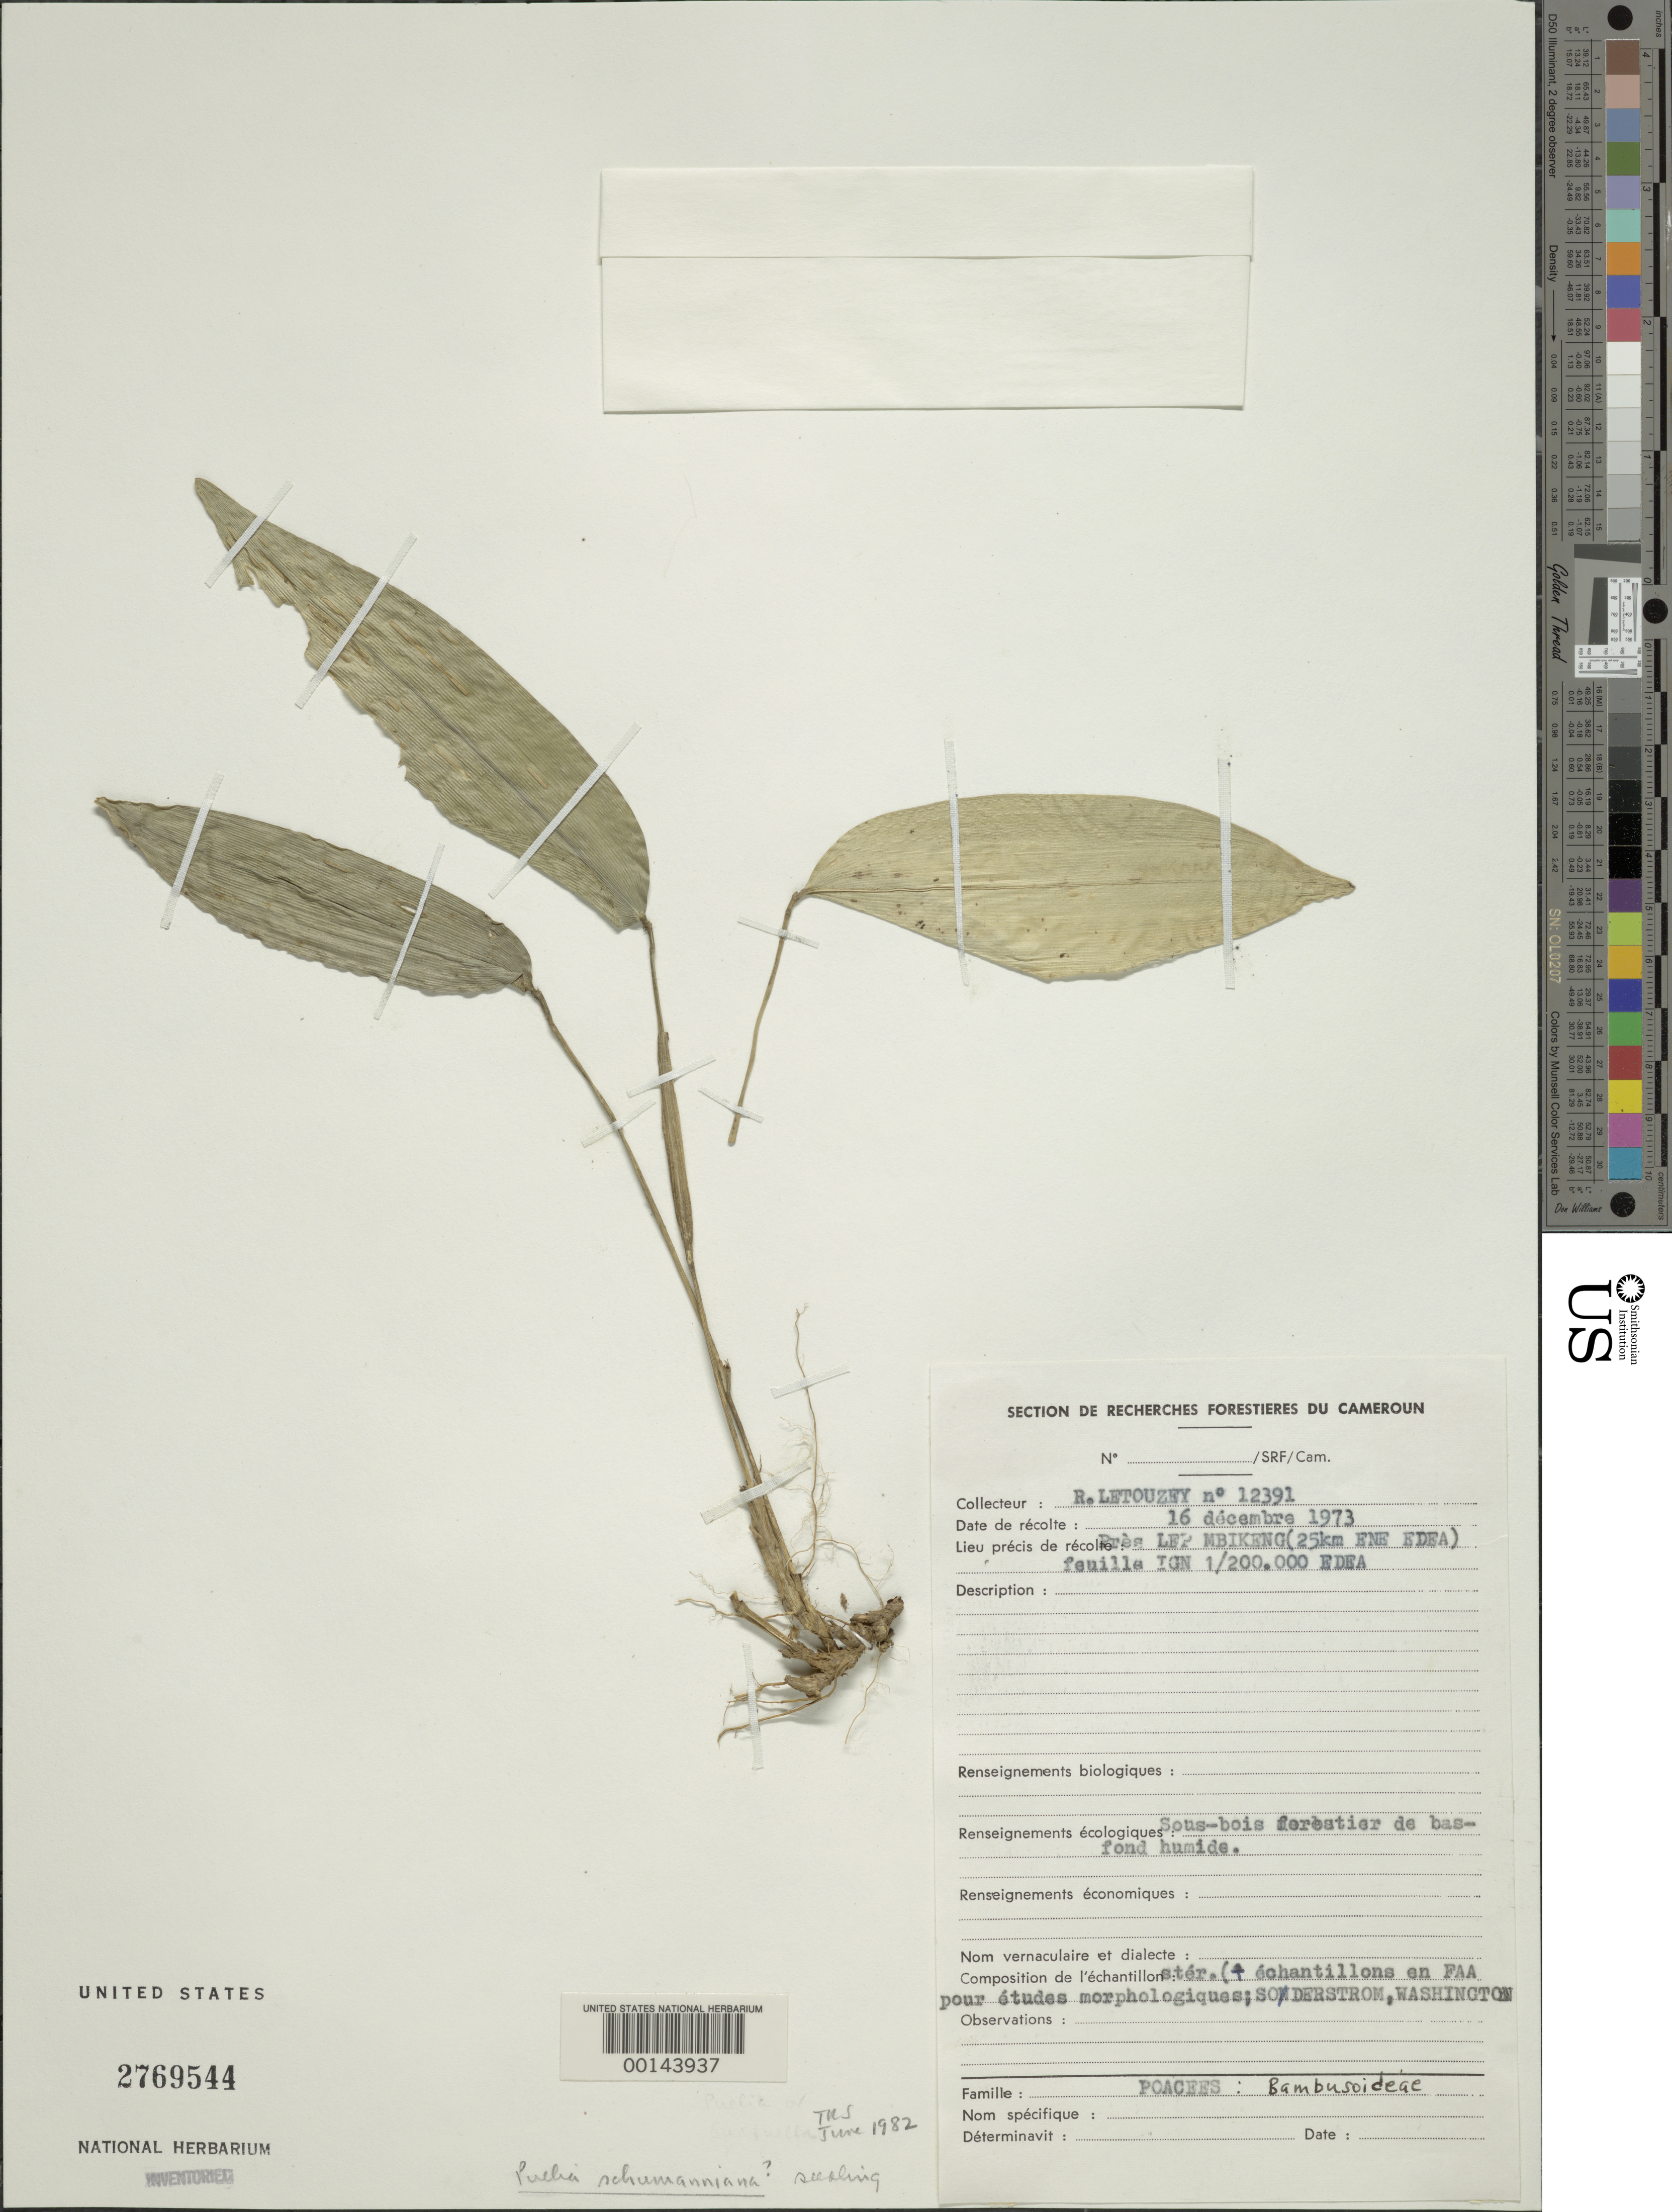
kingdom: Plantae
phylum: Tracheophyta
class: Liliopsida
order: Poales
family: Poaceae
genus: Puelia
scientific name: Puelia schumanniana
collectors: R. Letouzey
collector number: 12391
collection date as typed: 16 Dec 1973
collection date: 1973-12-16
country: Cameroon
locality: Lep mbikeng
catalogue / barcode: US 2769544